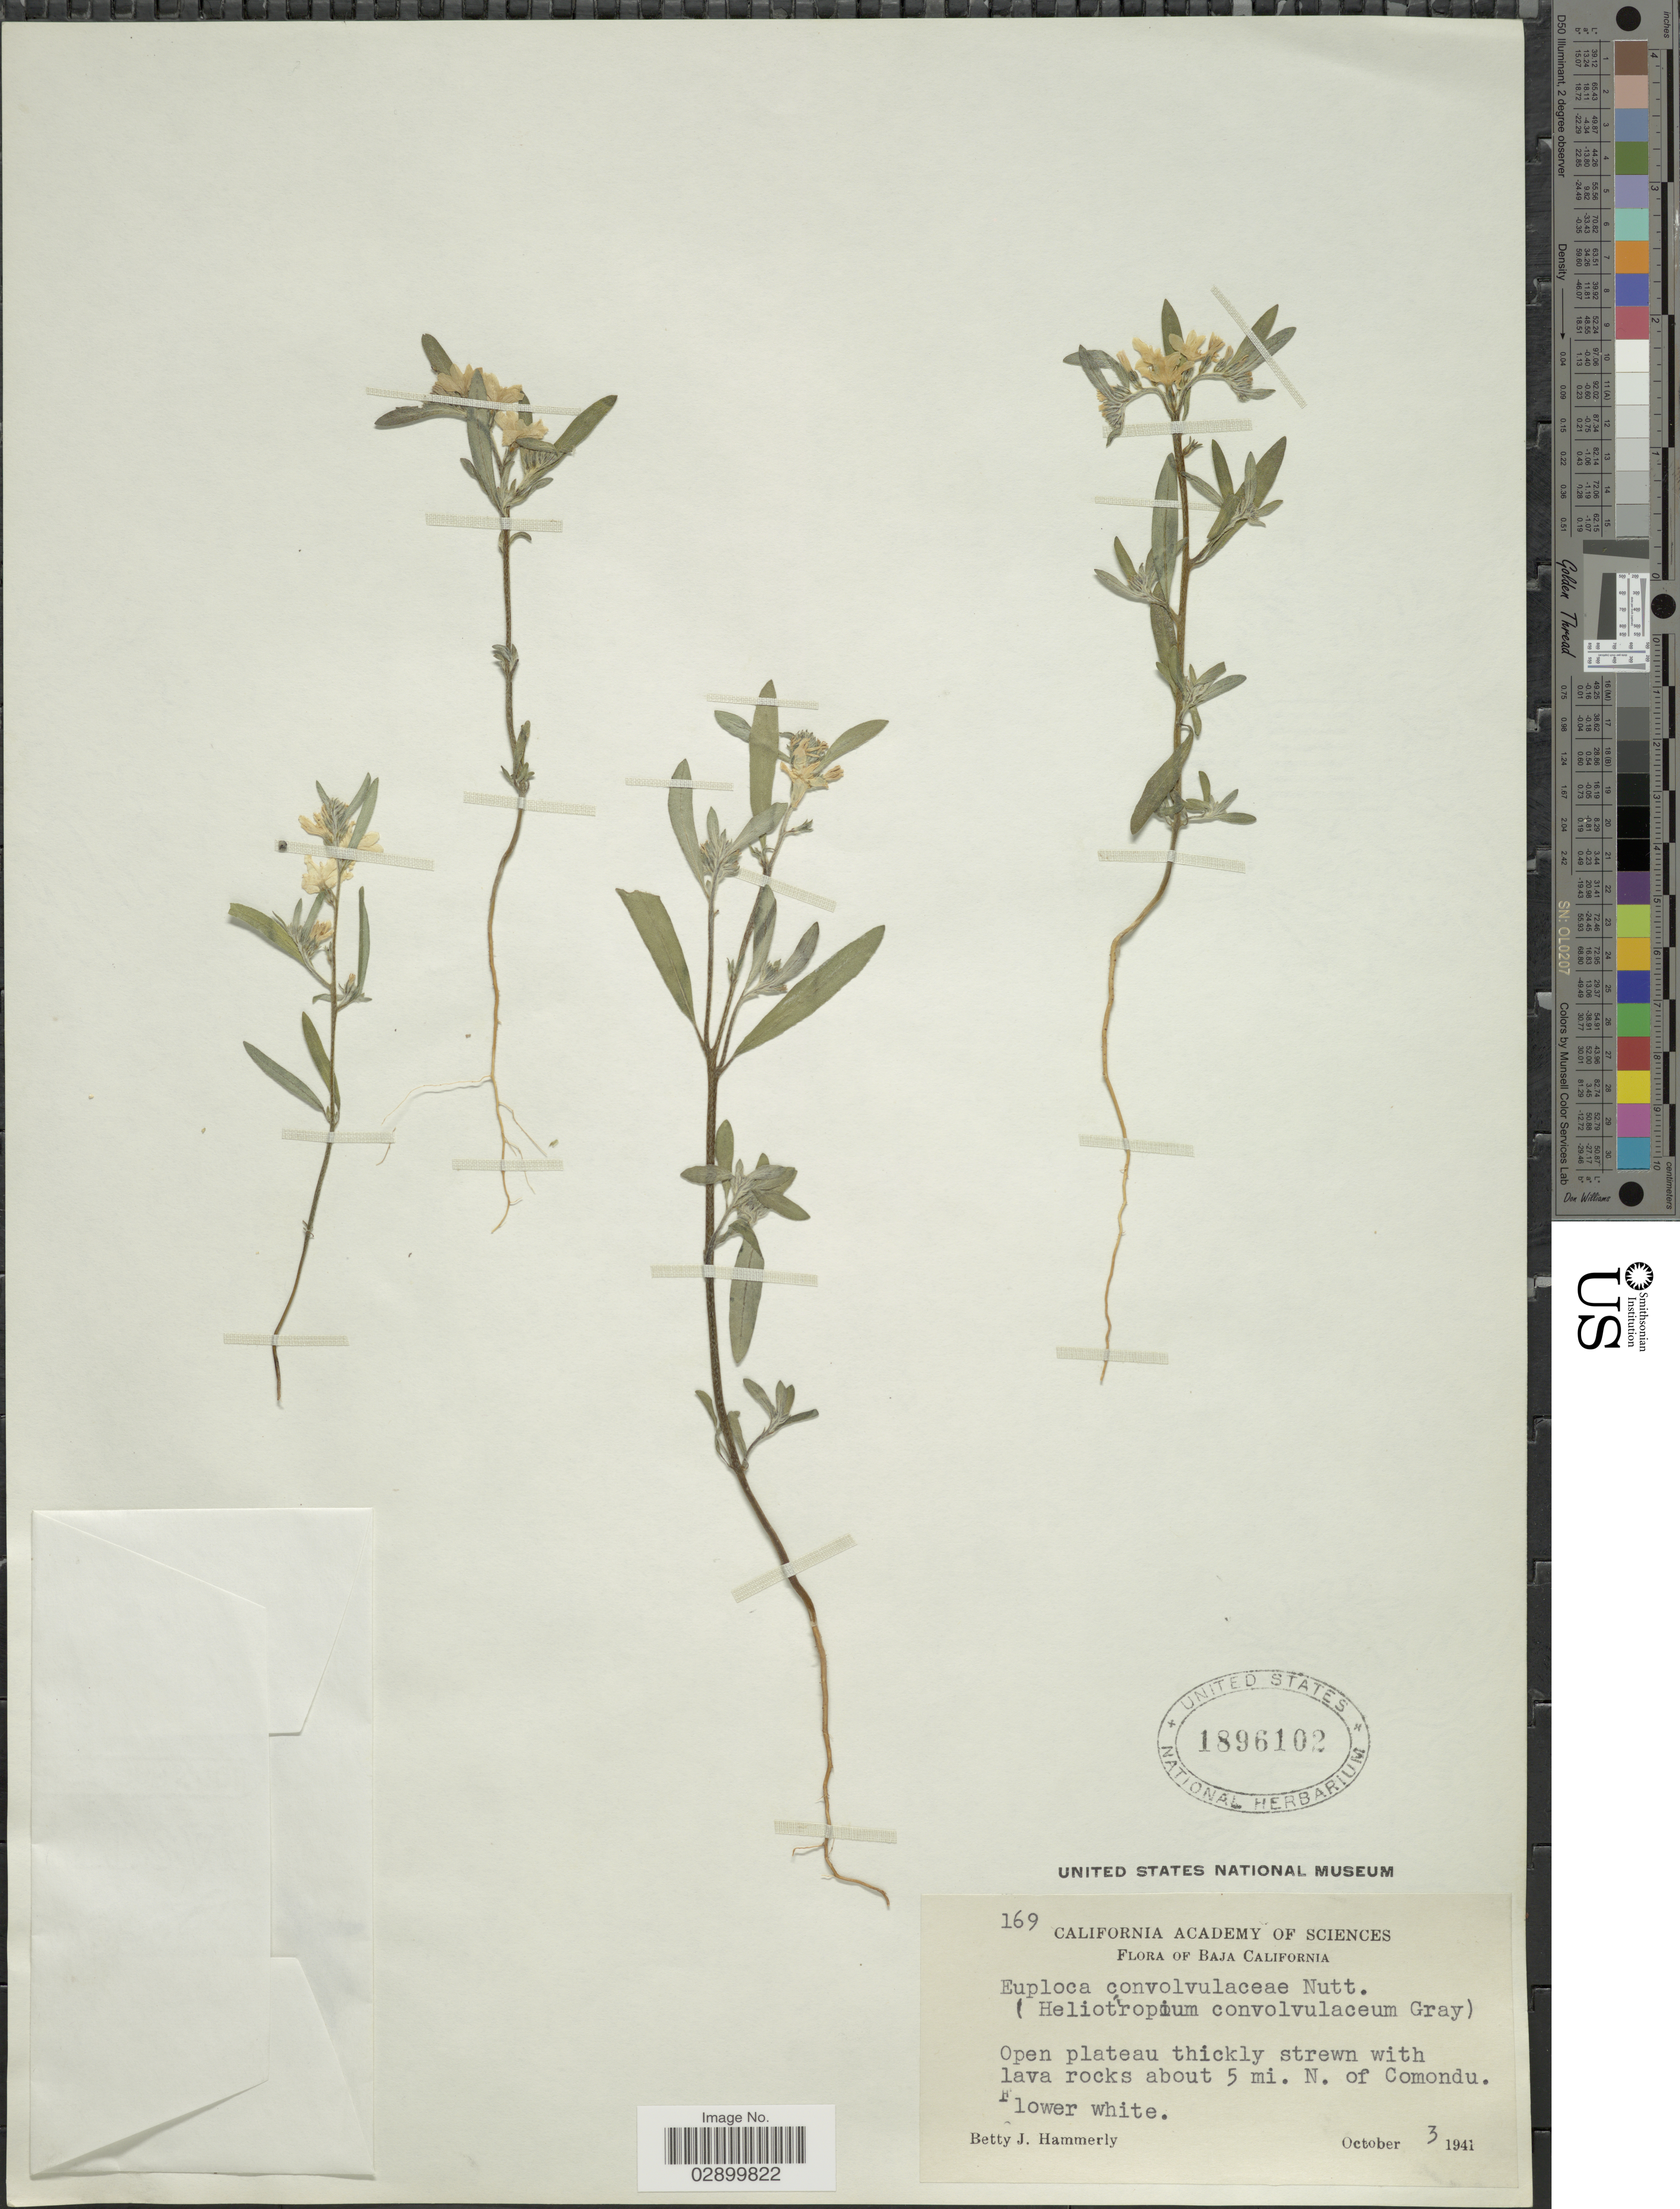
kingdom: Plantae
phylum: Tracheophyta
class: Magnoliopsida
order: Boraginales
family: Heliotropiaceae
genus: Heliotropium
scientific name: Heliotropium wigginsii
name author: I.M. Johnst.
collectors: B. J. Hammerly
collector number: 169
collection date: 1941-10-03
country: Mexico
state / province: Baja California Sur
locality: About 5 mi. N. of Comondu.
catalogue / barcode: US 1896102